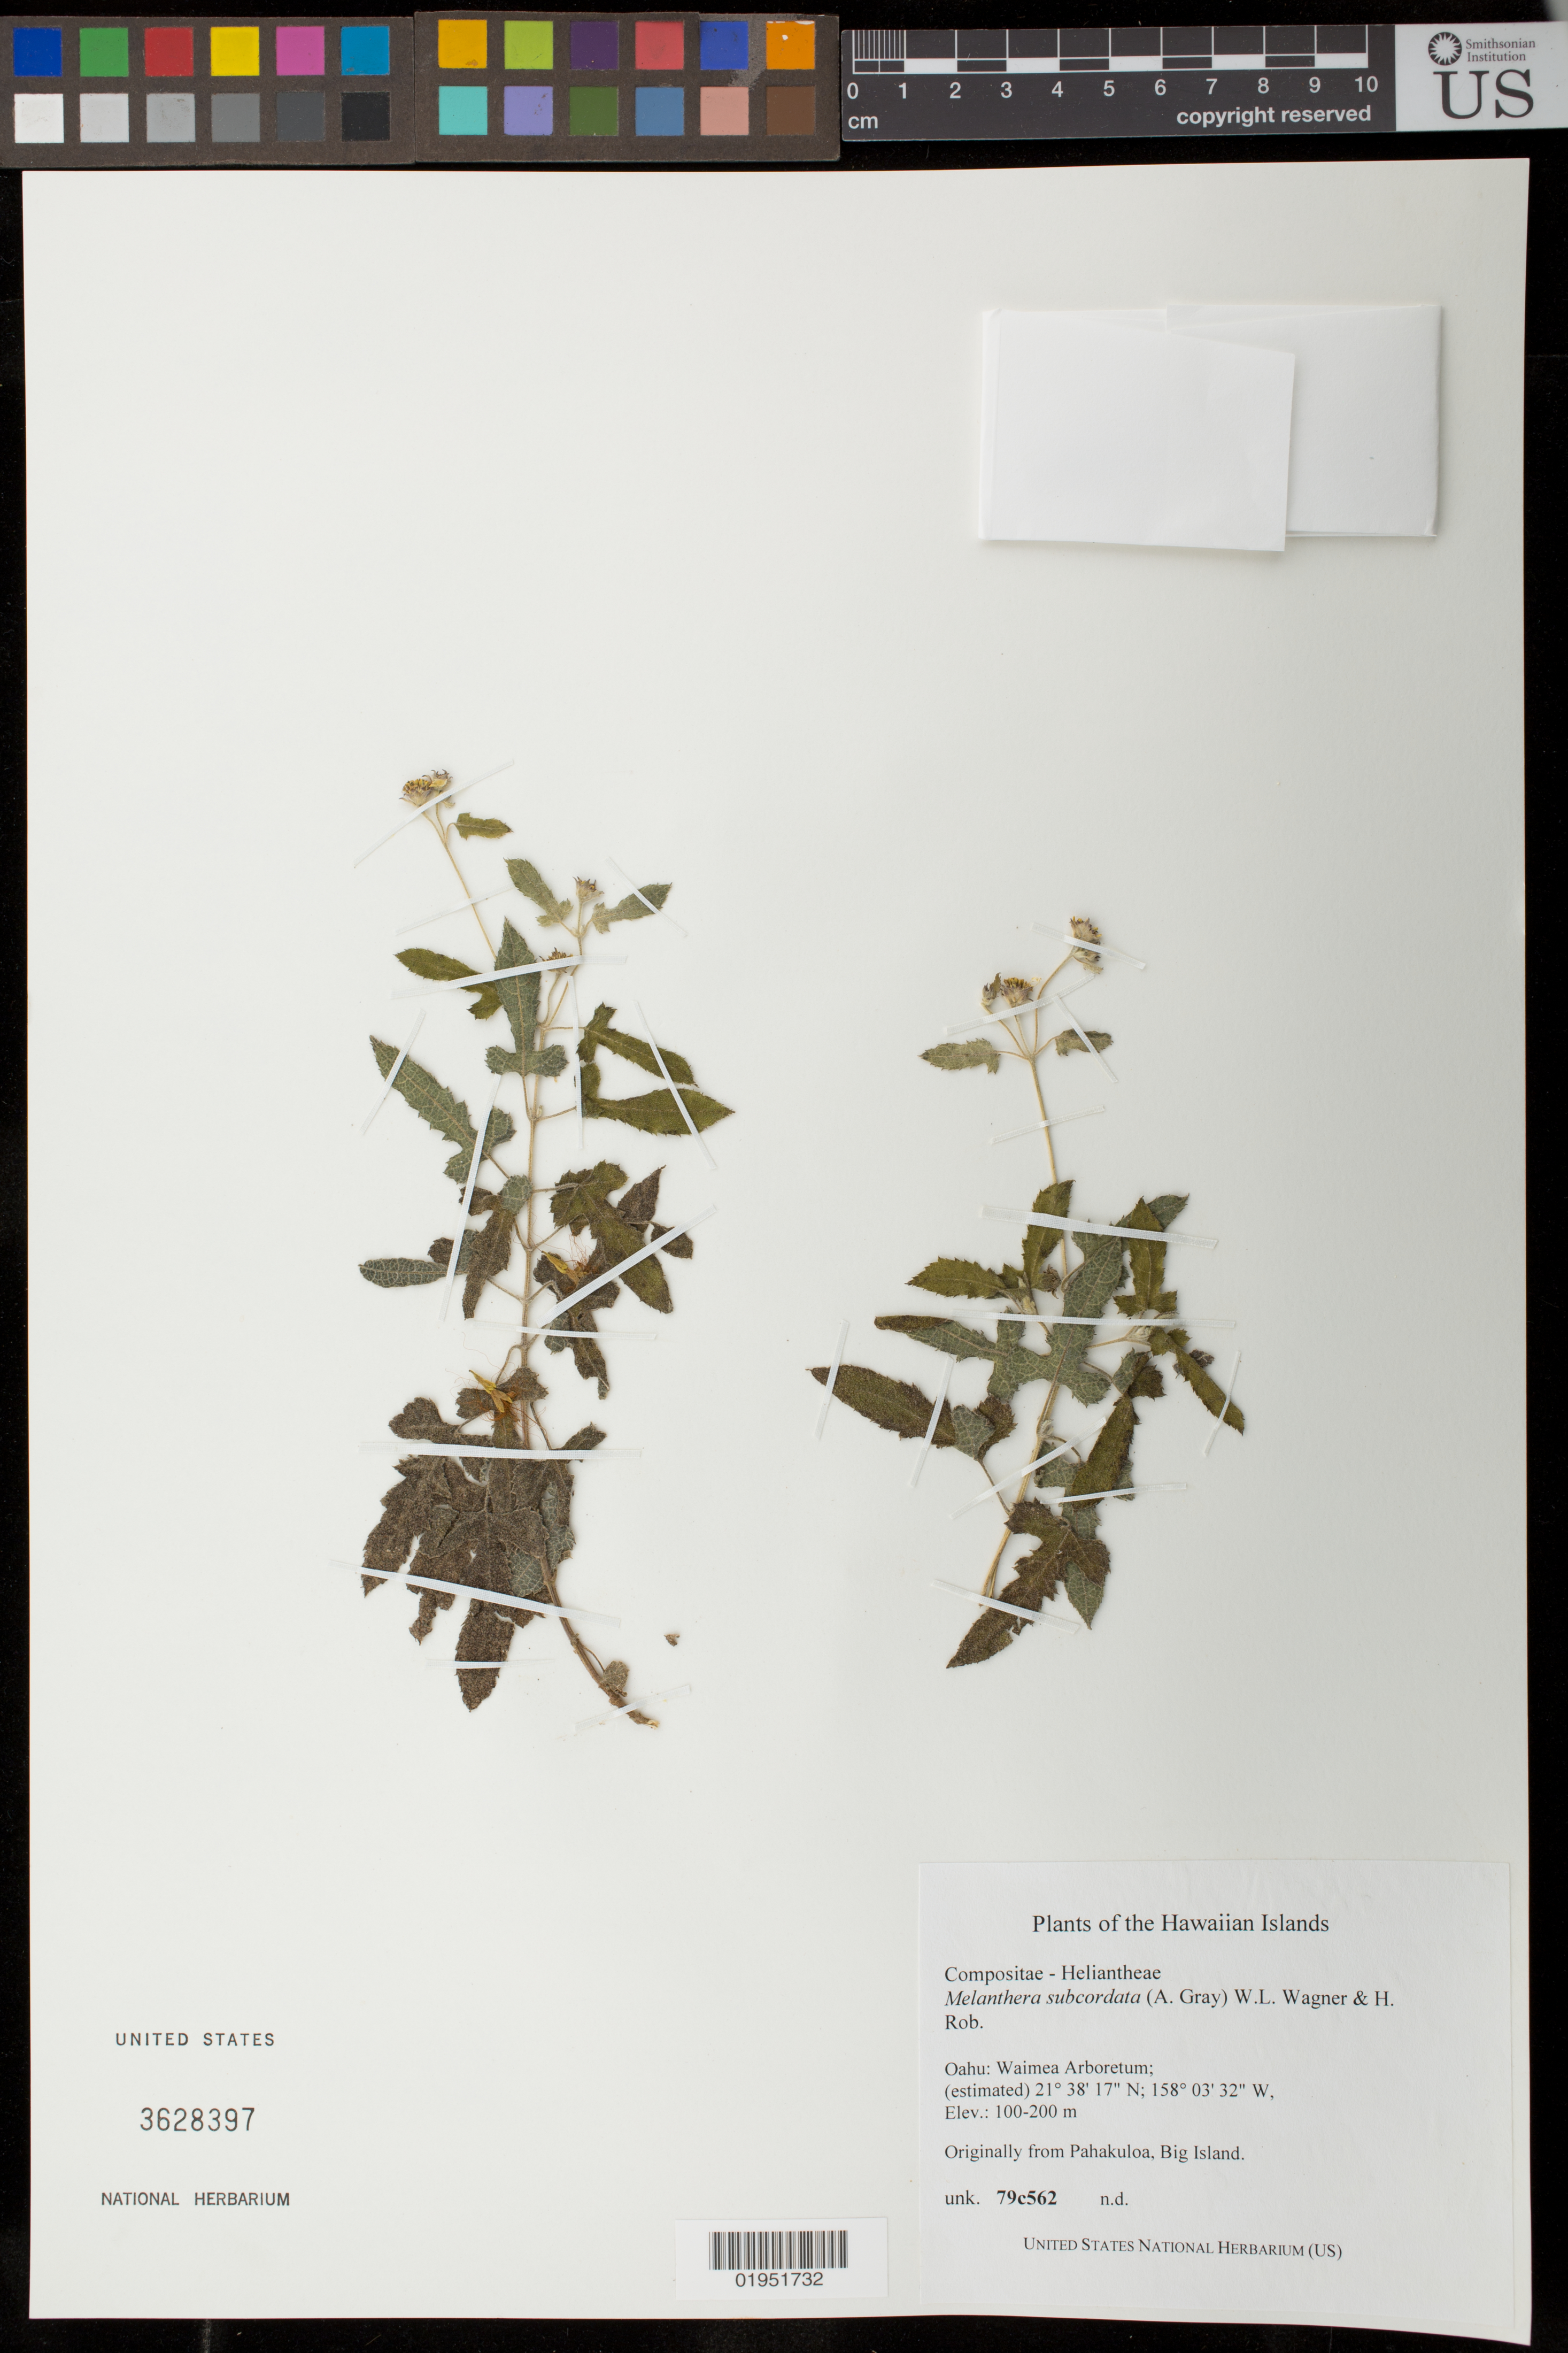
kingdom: Plantae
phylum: Tracheophyta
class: Magnoliopsida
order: Asterales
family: Asteraceae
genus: Wollastonia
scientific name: Wollastonia subcordata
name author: (A. Gray) Orchard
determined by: Wagner, W. L., (BOT), Smithsonian Institution - National Museum of Natural History (UNITED STATES)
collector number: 79c562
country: United States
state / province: Hawaii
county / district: Honolulu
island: Oahu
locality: Waimea Arboretum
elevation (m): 100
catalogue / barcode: US 3628397